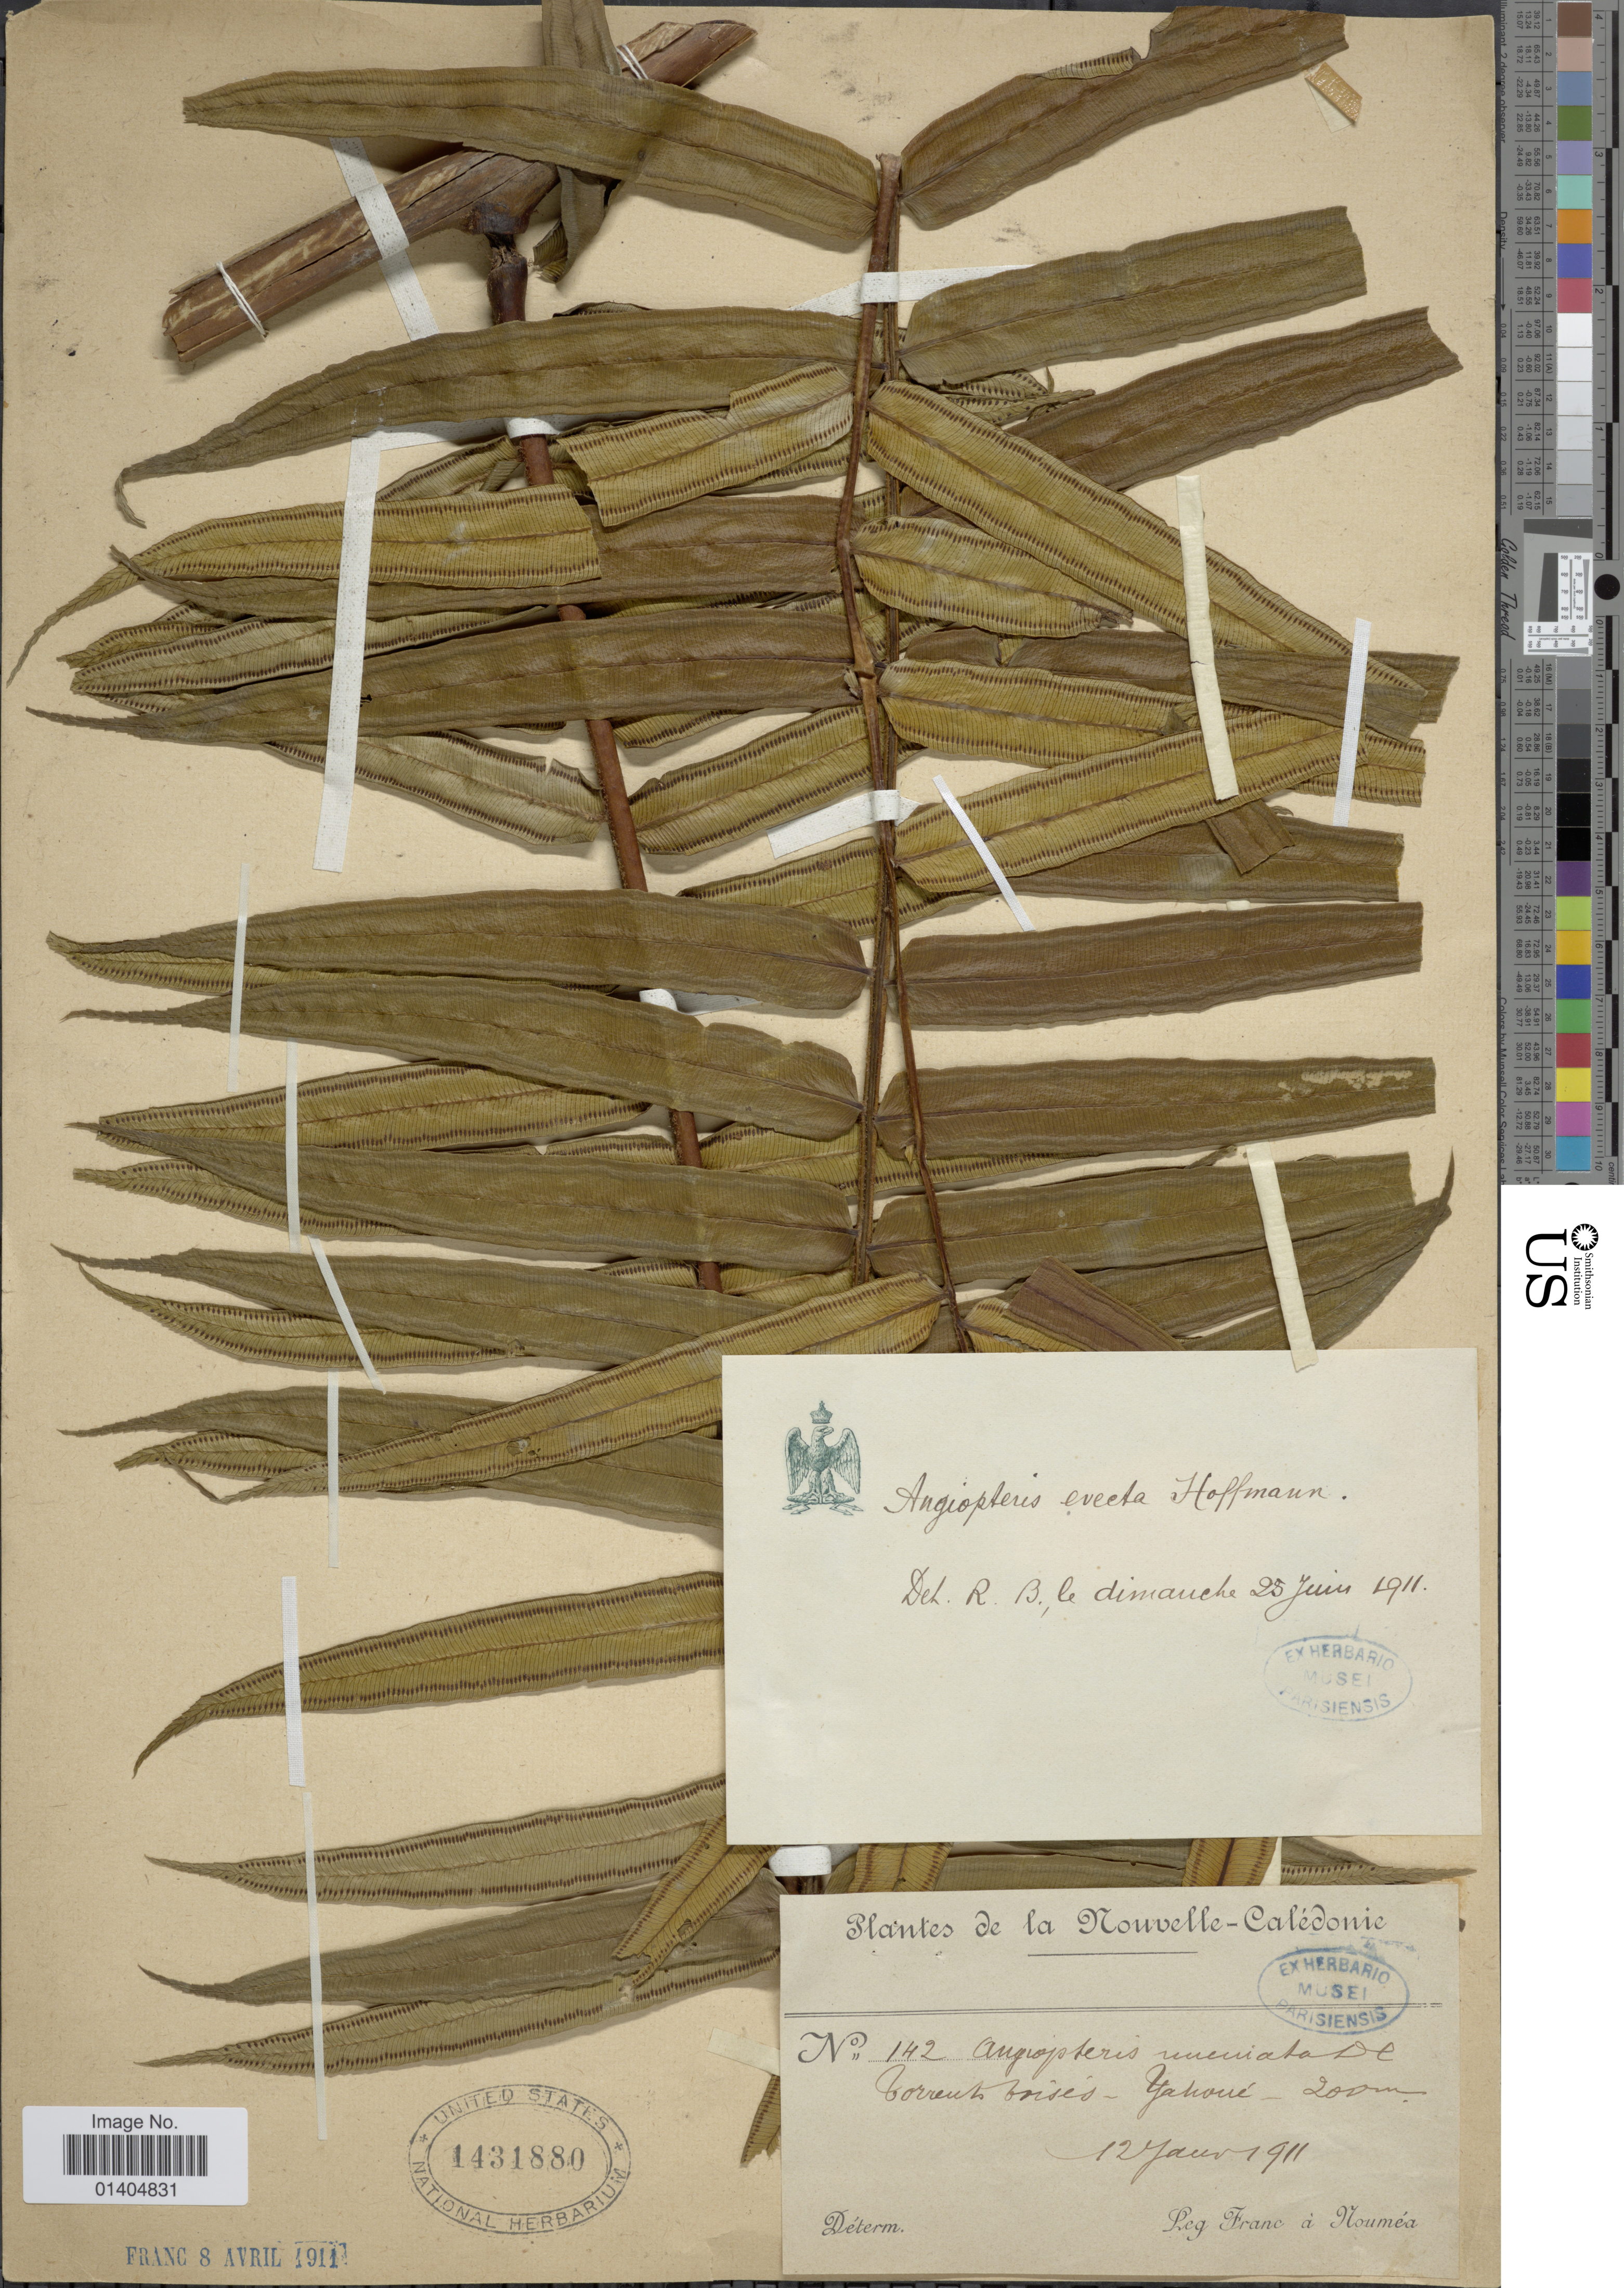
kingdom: Plantae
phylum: Tracheophyta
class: Polypodiopsida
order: Marattiales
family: Marattiaceae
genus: Angiopteris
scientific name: Angiopteris evecta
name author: (G. Forst.) Hoffm.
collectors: Franc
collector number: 142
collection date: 1911-01-12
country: New Caledonia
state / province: South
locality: Yahoué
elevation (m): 200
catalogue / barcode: US 1431880